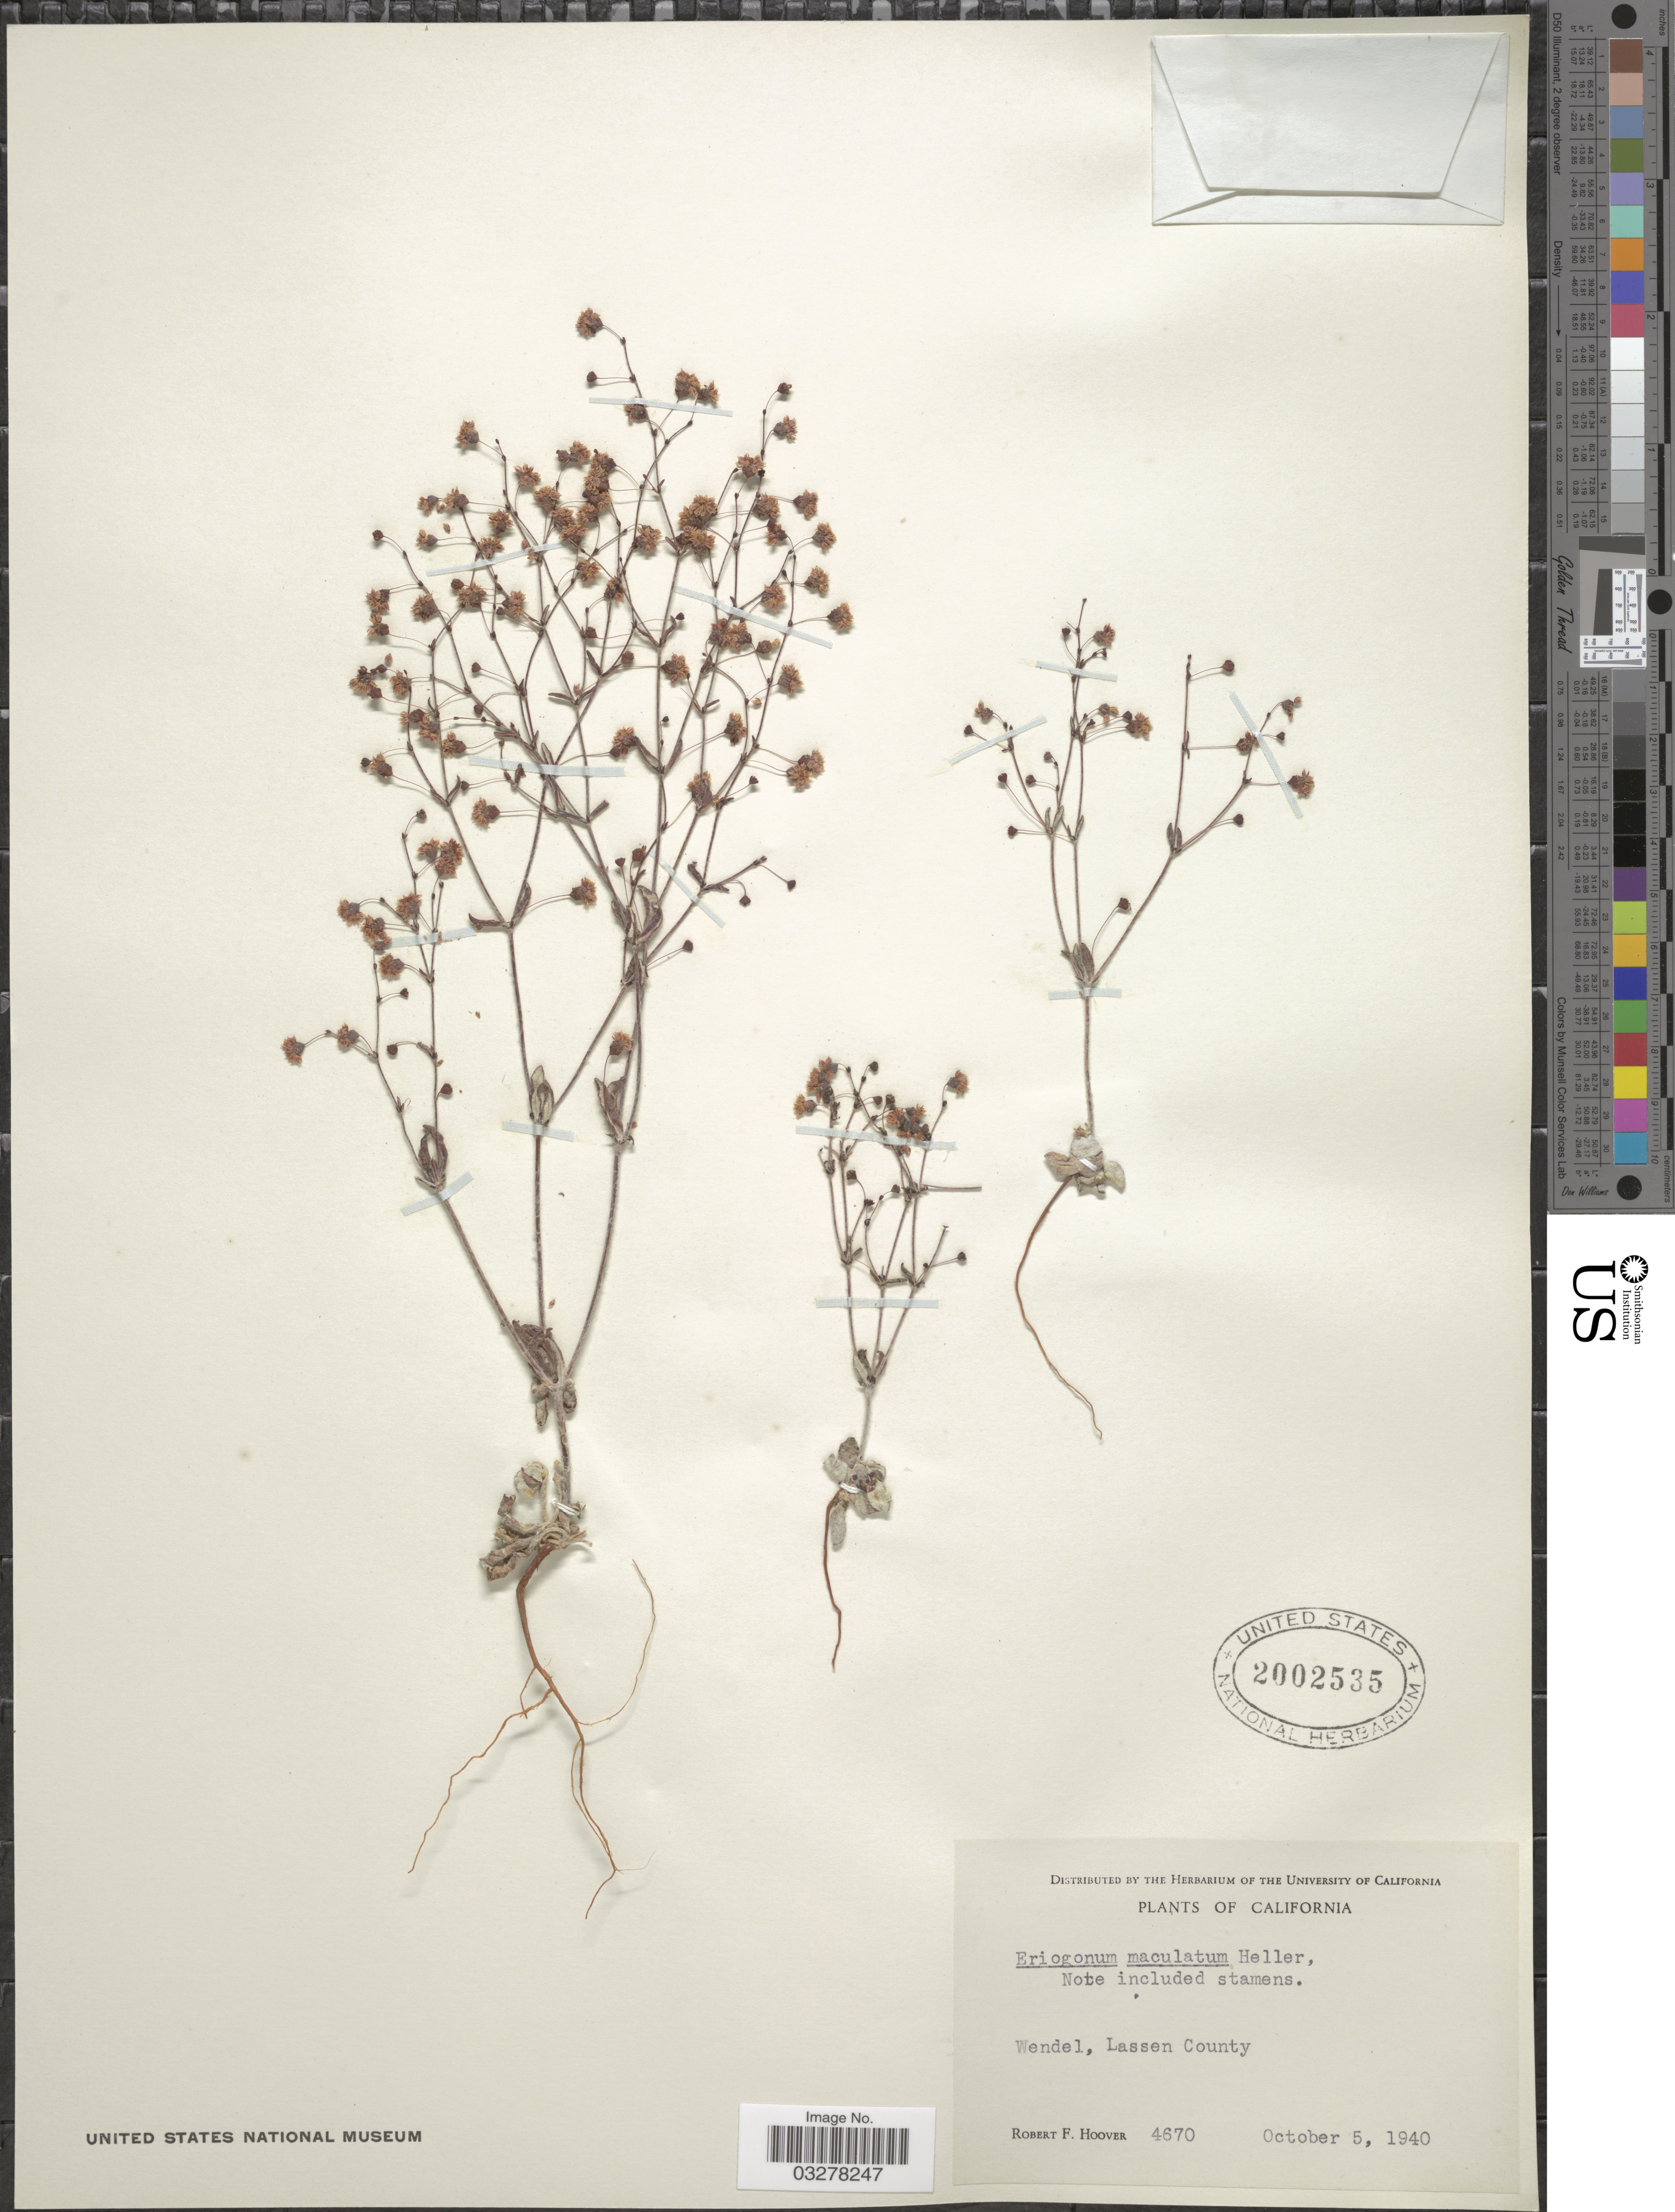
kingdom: Plantae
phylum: Tracheophyta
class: Magnoliopsida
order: Caryophyllales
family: Polygonaceae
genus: Eriogonum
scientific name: Eriogonum maculatum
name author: A. Heller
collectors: R. F. Hoover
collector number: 4670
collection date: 1940-10-05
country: United States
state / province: California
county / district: Lassen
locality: Wendel, Lassen County.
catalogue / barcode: US 2002535